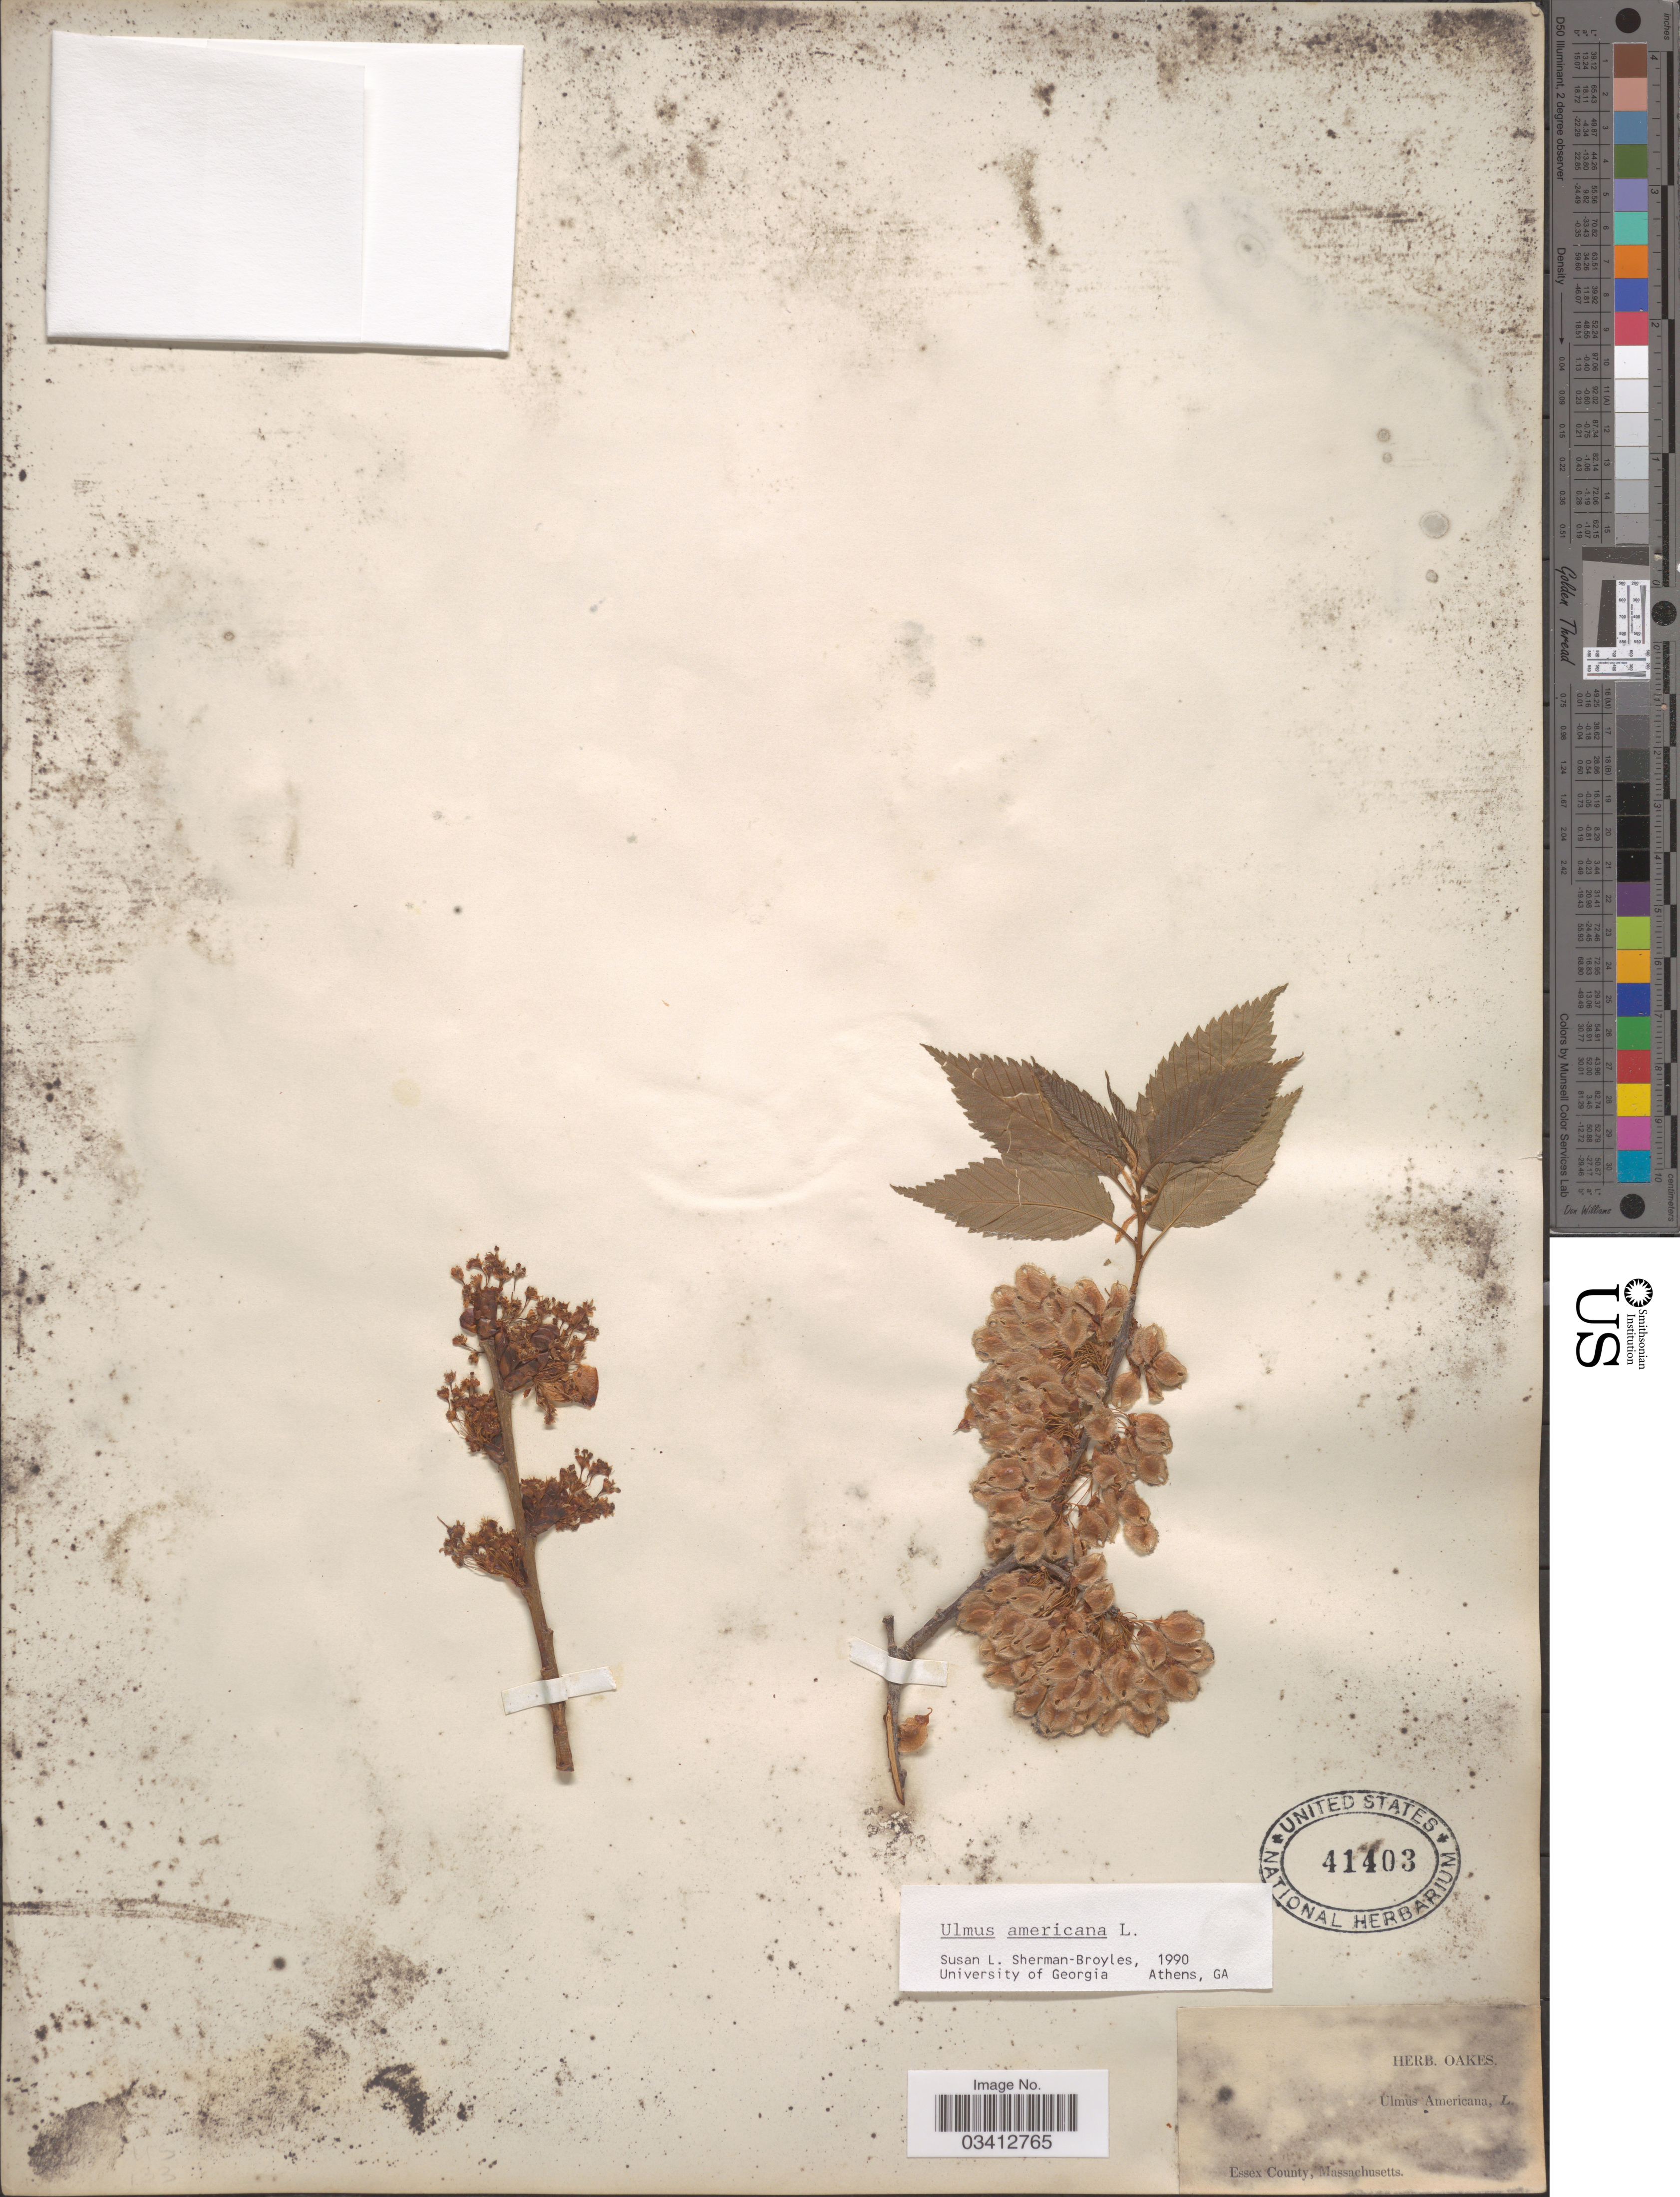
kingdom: Plantae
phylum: Tracheophyta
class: Magnoliopsida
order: Rosales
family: Ulmaceae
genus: Ulmus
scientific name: Ulmus americana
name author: L.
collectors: ex herb. Oakes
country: United States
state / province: Massachusetts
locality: Essex County.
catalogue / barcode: US 41403